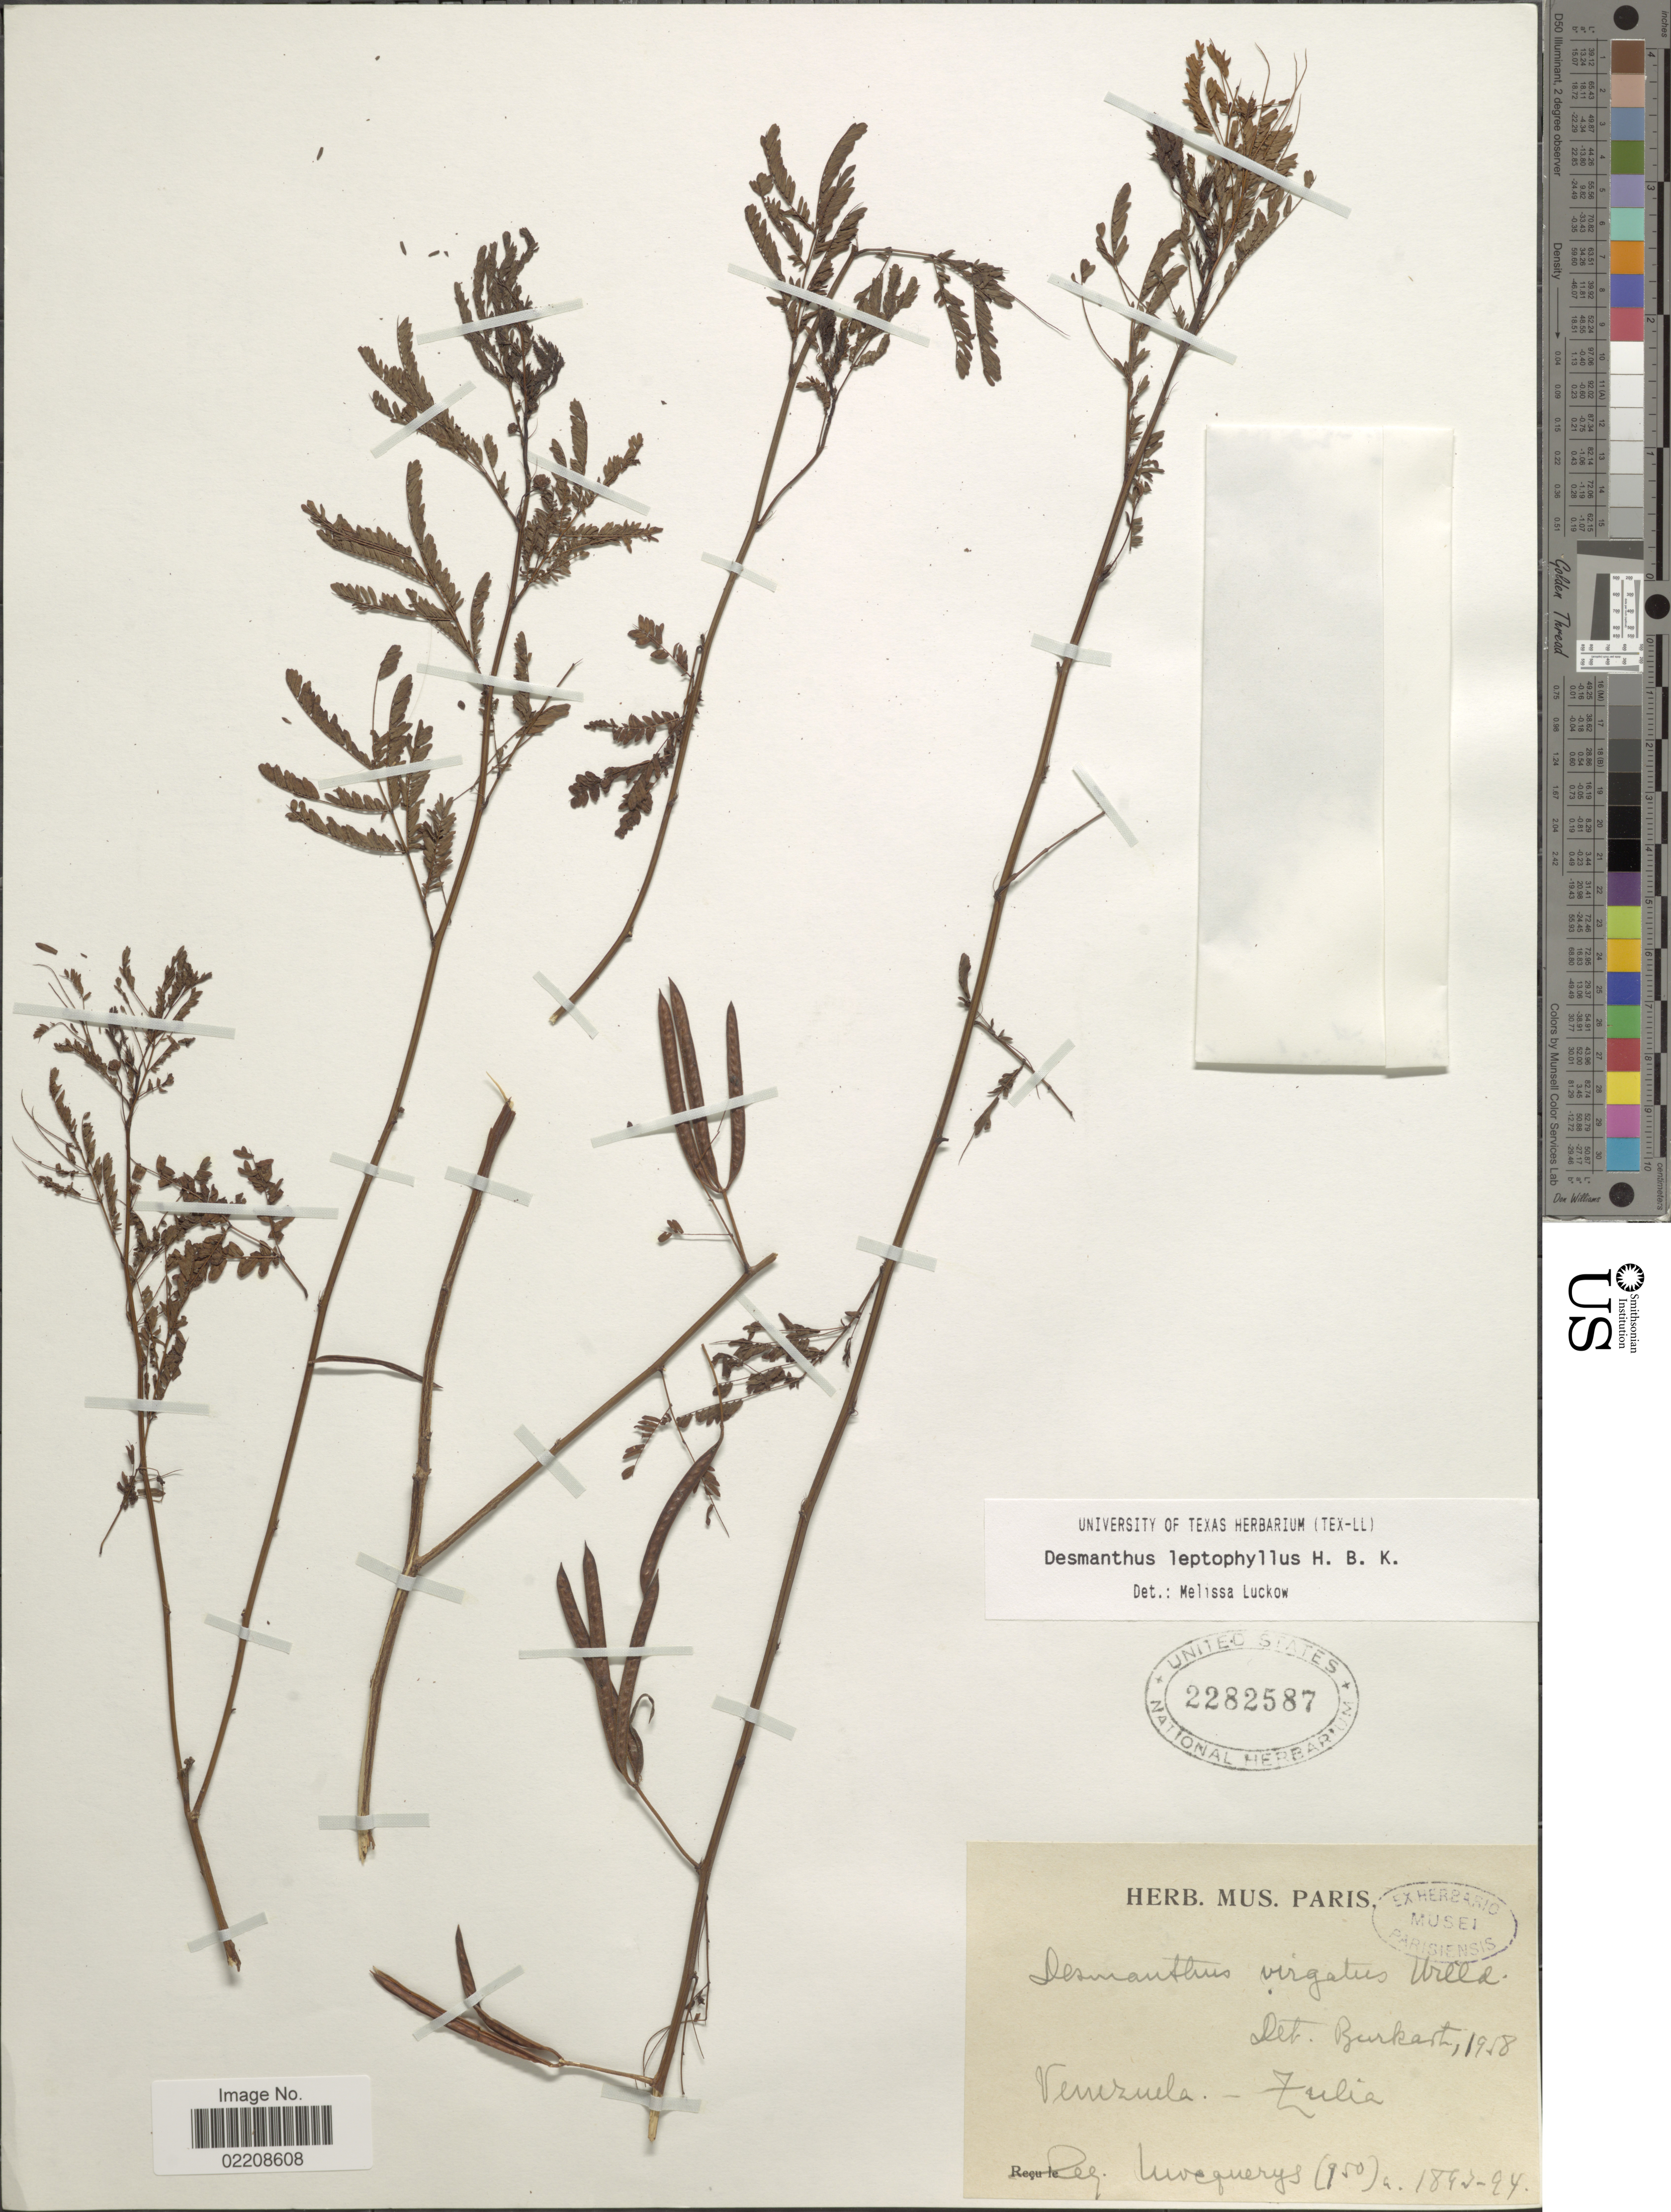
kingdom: Plantae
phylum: Tracheophyta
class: Magnoliopsida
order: Fabales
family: Fabaceae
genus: Desmanthus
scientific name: Desmanthus leptophyllus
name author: Kunth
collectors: A. Mocquerys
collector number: (950) a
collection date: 1893/1894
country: Venezuela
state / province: Zulia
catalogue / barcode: US 2282587